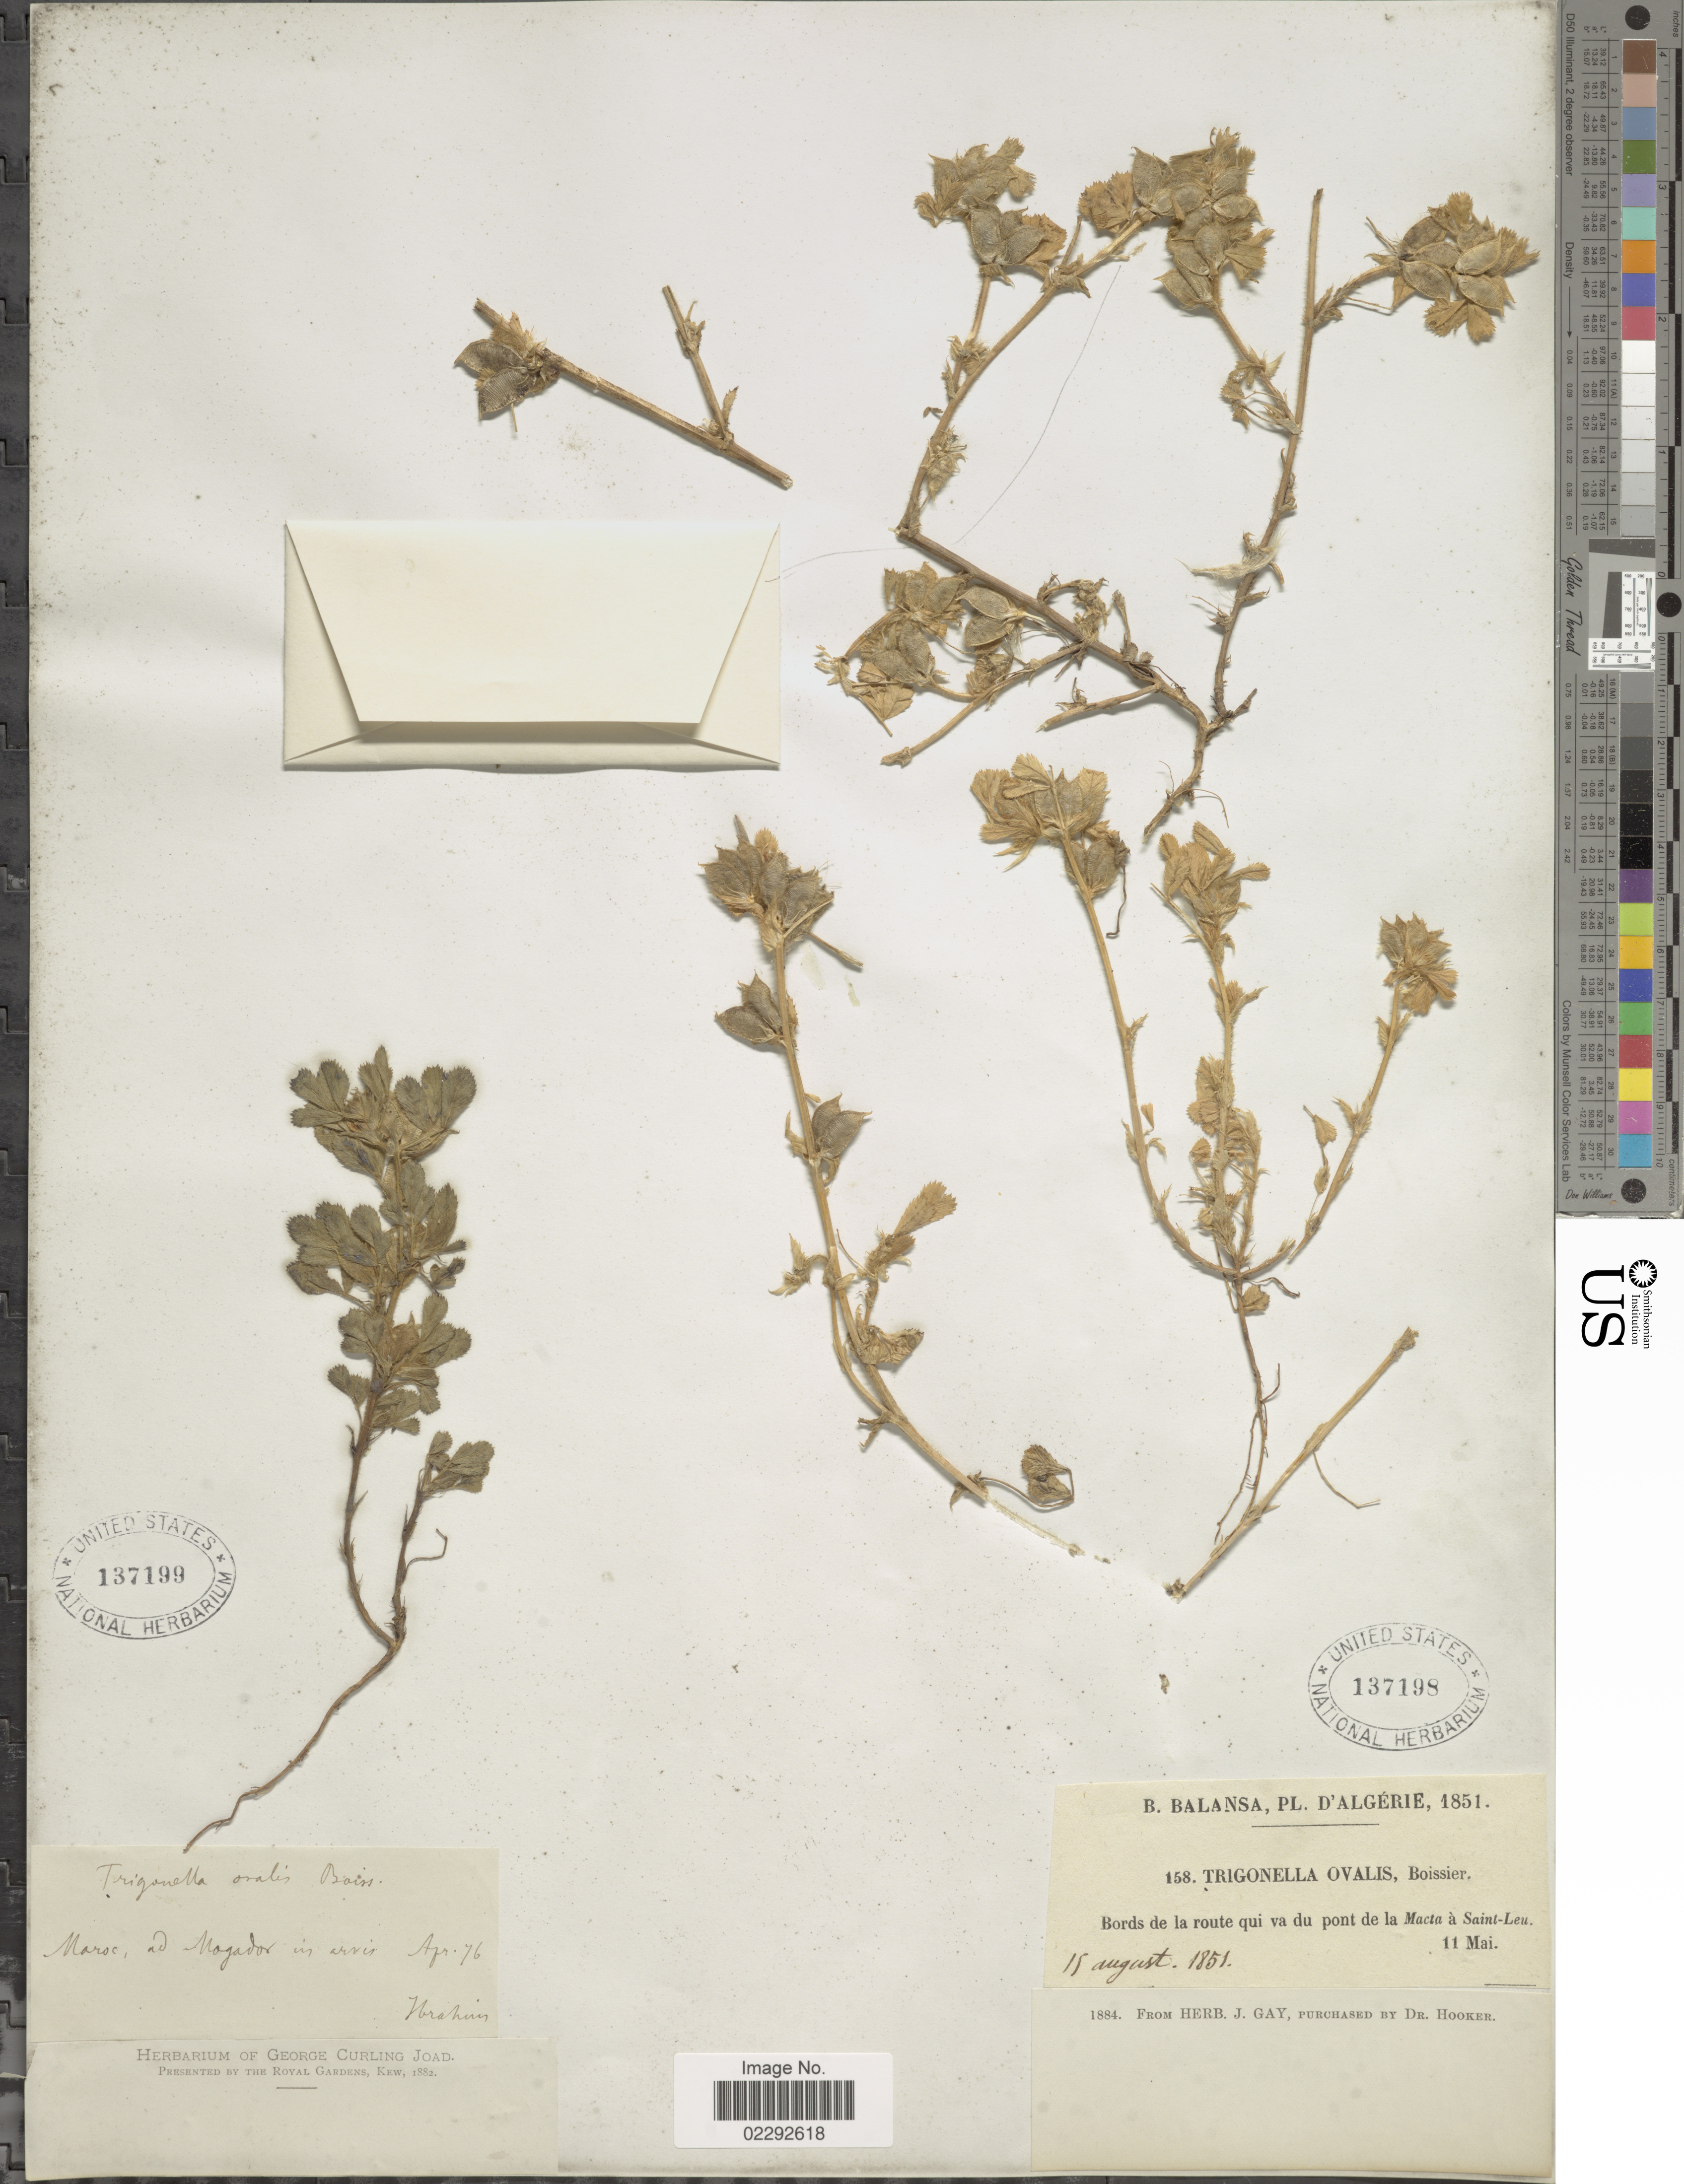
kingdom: Plantae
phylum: Tracheophyta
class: Magnoliopsida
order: Fabales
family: Fabaceae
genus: Medicago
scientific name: Medicago ovalis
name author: (Boiss.) Urb.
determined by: Strong, Mark T., (BOT), Smithsonian Institution - National Museum of Natural History (UNITED STATES)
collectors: -. Ibrahim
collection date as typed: Transcribed d/m/y: /4/76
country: Morocco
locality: Ad Mogador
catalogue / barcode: US 137199-2